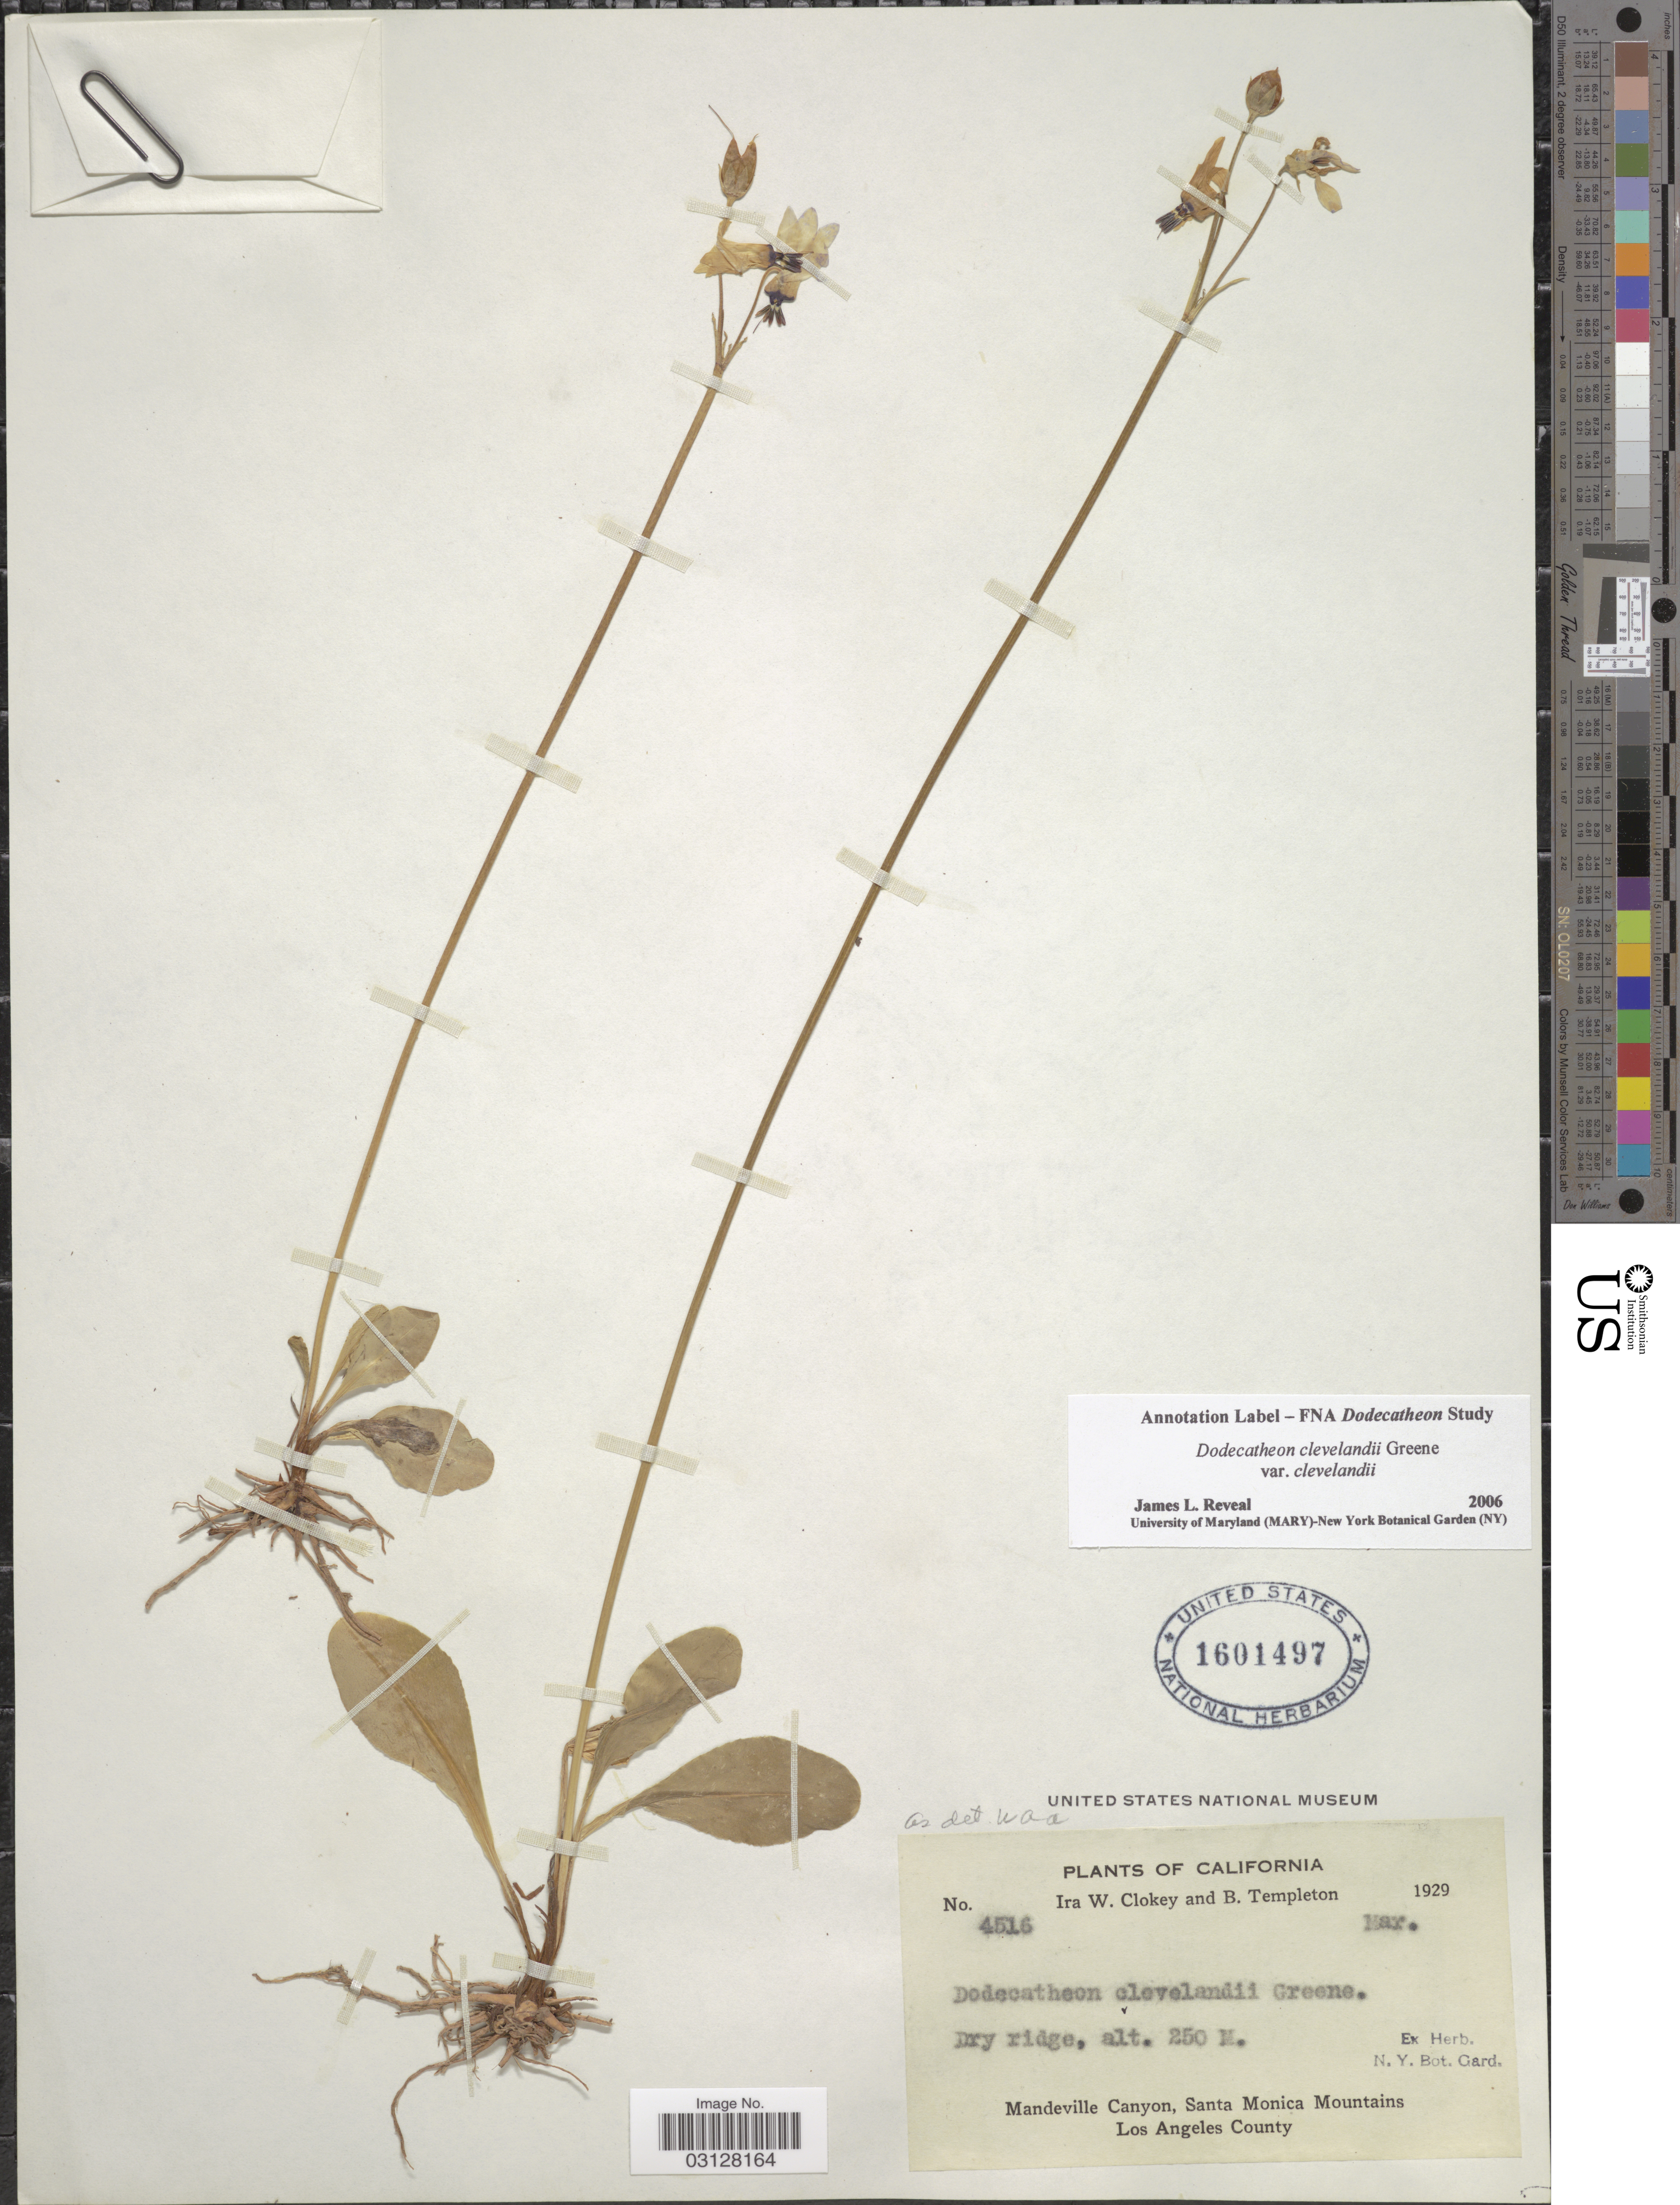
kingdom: Plantae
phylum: Tracheophyta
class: Magnoliopsida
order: Ericales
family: Primulaceae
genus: Dodecatheon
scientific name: Dodecatheon clevelandii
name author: Greene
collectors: I. W. Clokey & B. Templeton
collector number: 4516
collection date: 1929-03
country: United States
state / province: California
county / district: Los Angeles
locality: Mandeville Canyon, Santa Monica Mountains, Los Angeles County.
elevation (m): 250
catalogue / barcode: US 1601497